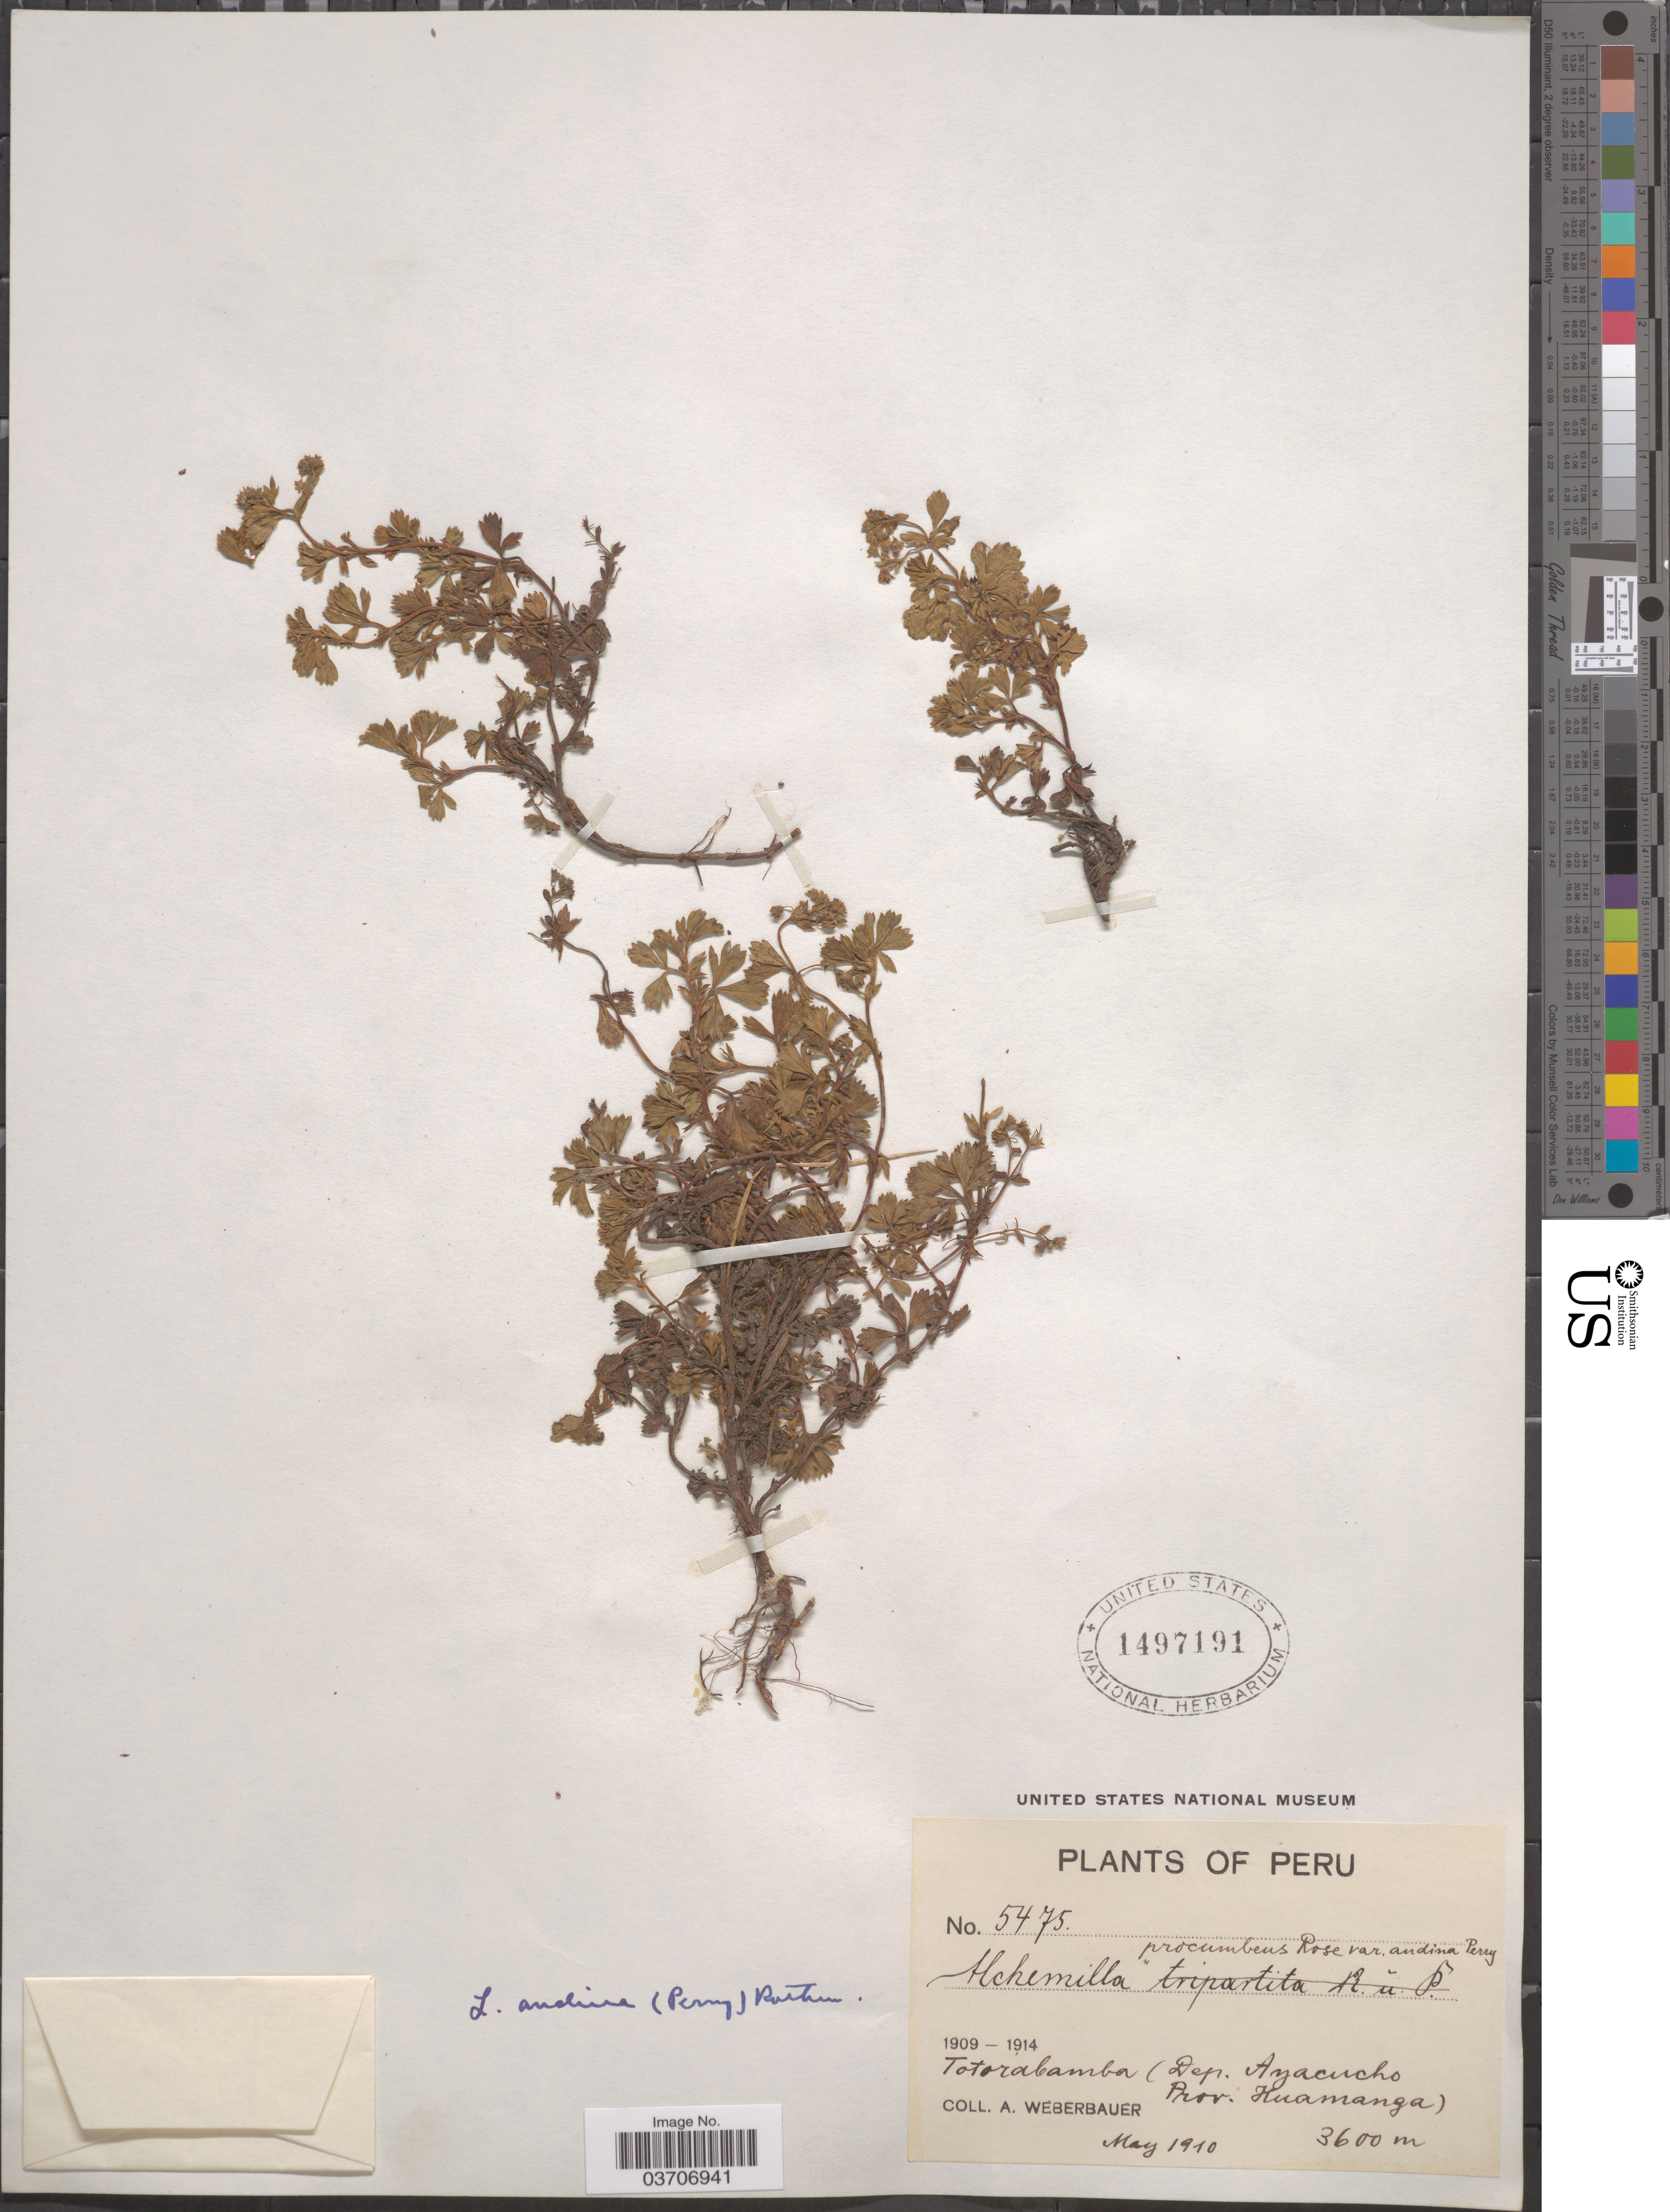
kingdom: Plantae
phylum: Tracheophyta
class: Magnoliopsida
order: Rosales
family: Rosaceae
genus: Lachemilla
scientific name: Lachemilla andina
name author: (L.M. Perry) Rothm.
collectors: A. Weberbauer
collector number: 5475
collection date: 1910-05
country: Peru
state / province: Ayacucho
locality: Totorabamba (Dep. Ayacucho. Prov. Huamanga).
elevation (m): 3600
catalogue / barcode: US 1497191